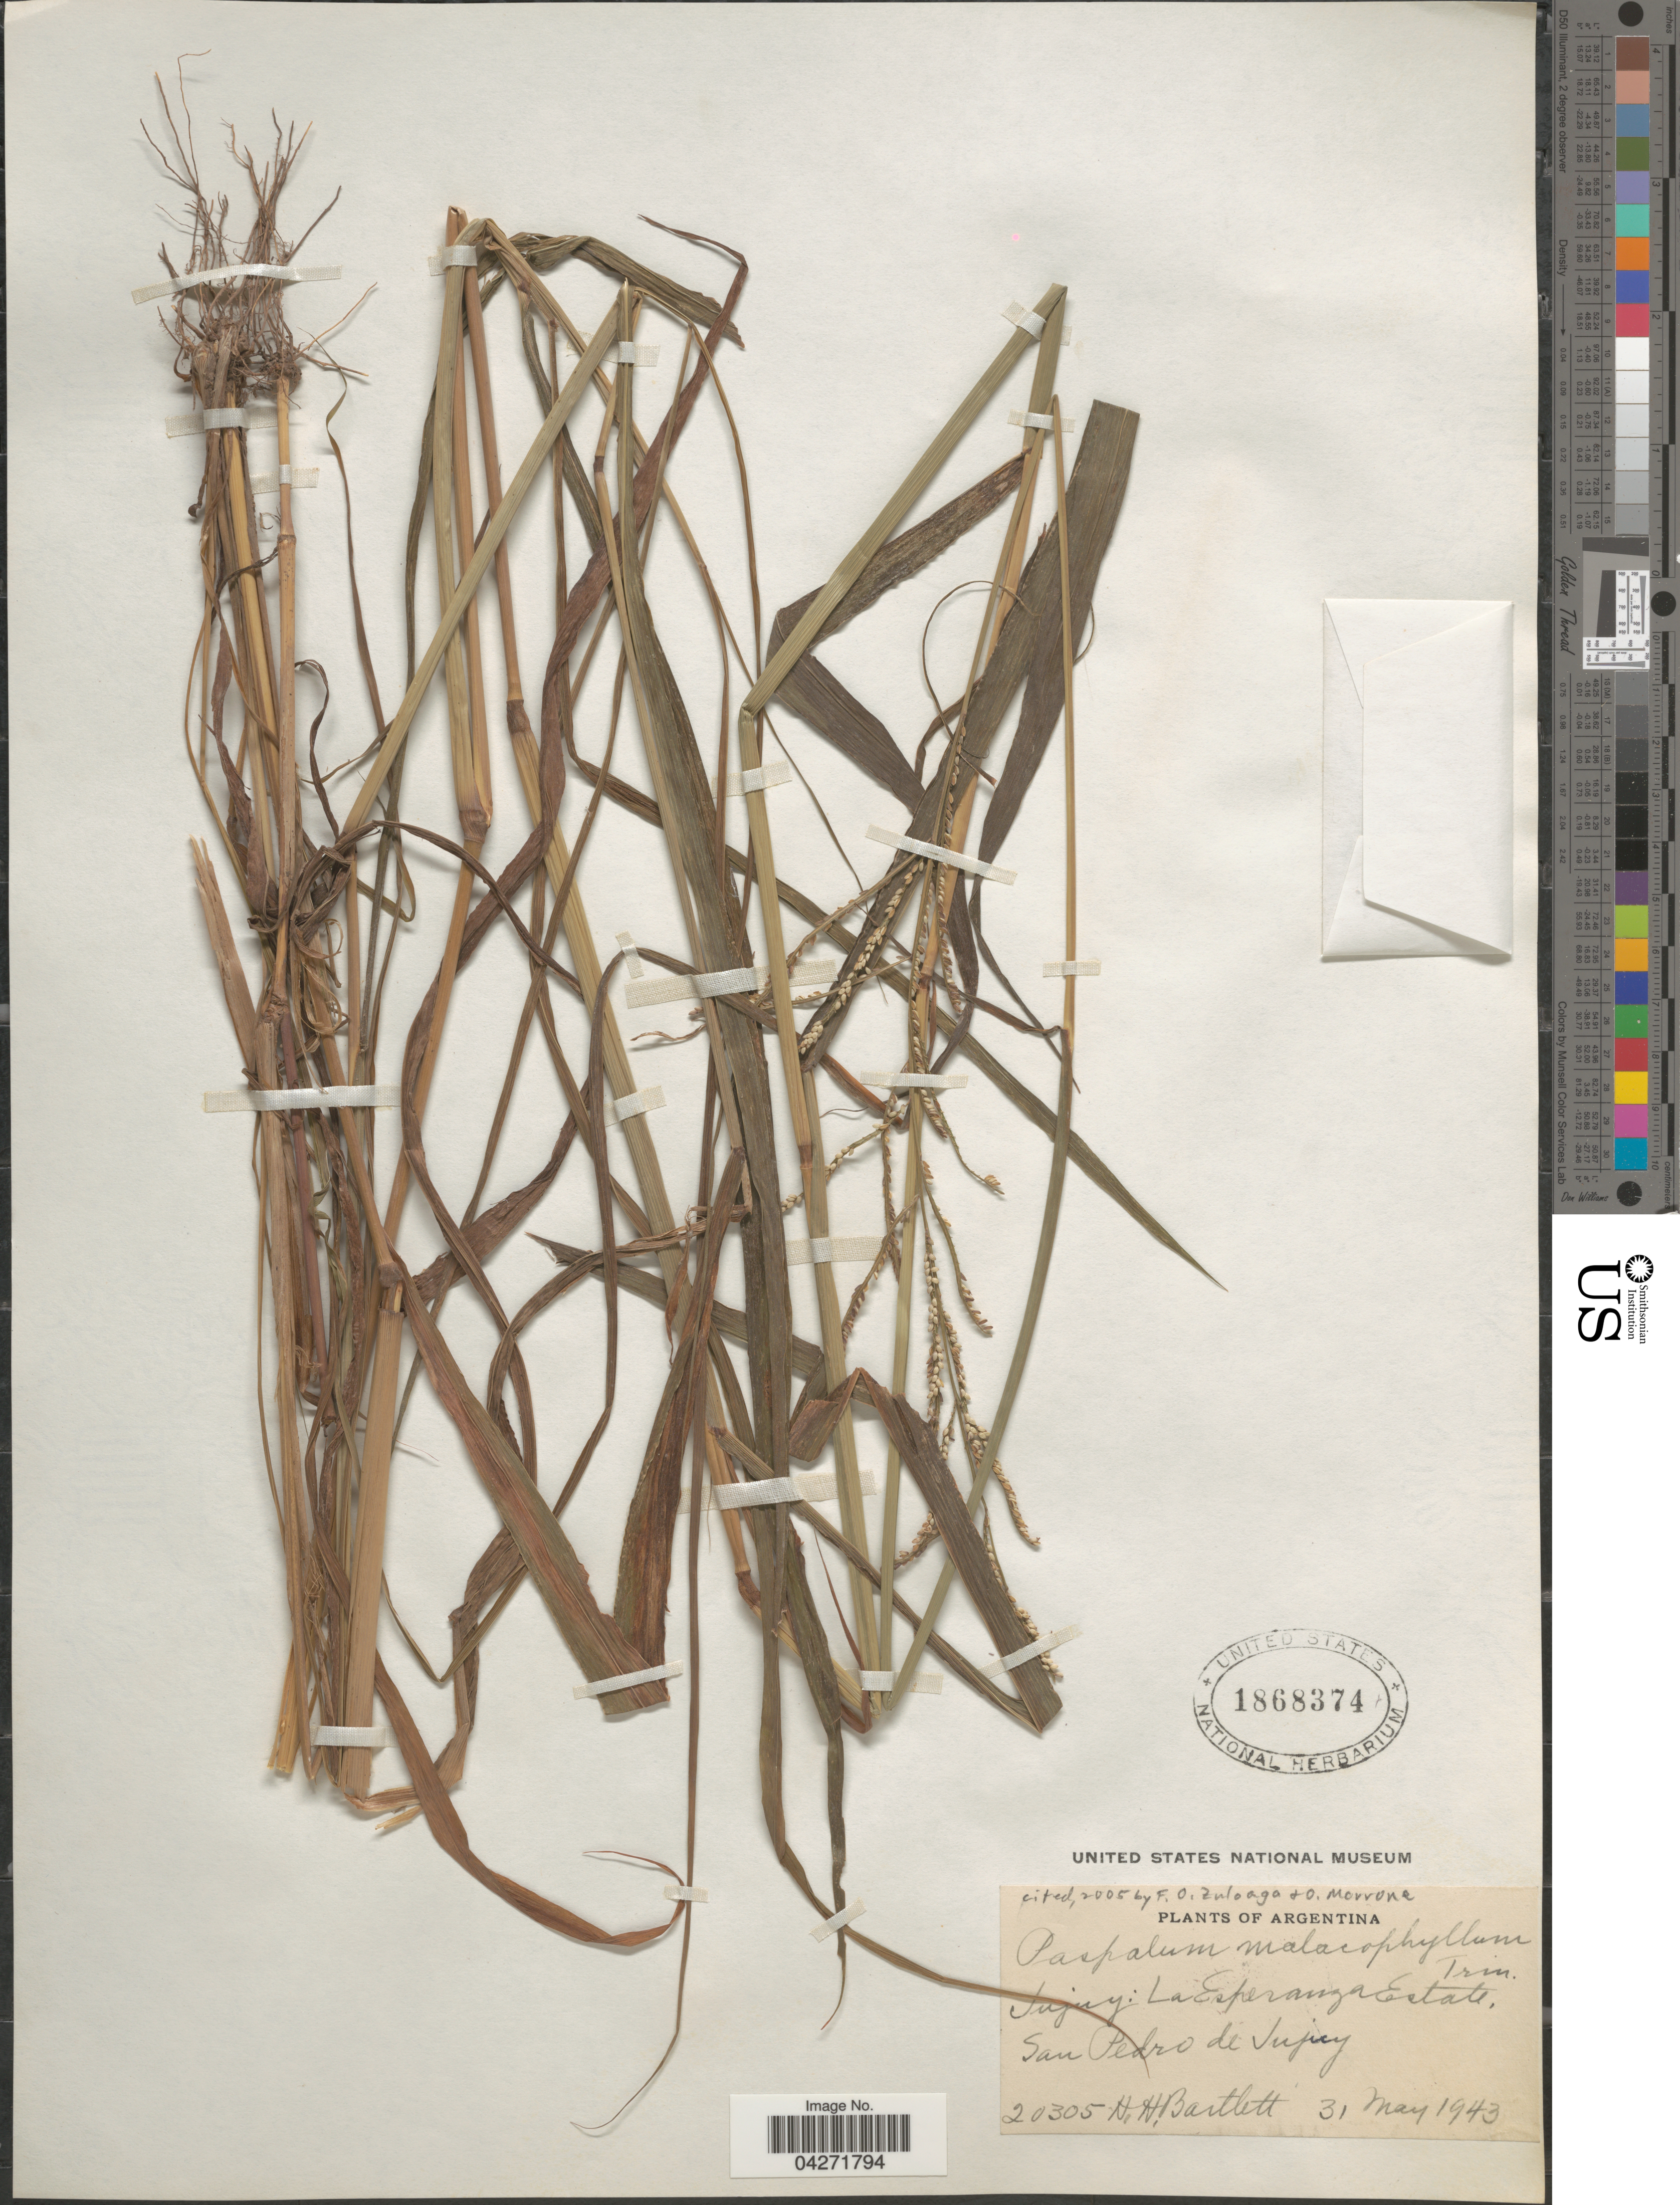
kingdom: Plantae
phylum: Tracheophyta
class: Liliopsida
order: Poales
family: Poaceae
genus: Paspalum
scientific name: Paspalum malacophyllum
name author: Trin.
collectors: H. H. Bartlett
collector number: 20305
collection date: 1943-05-31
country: Argentina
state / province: Jujuy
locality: La Esperanza Estate, San Pedro de Jujuy.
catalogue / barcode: US 1868374